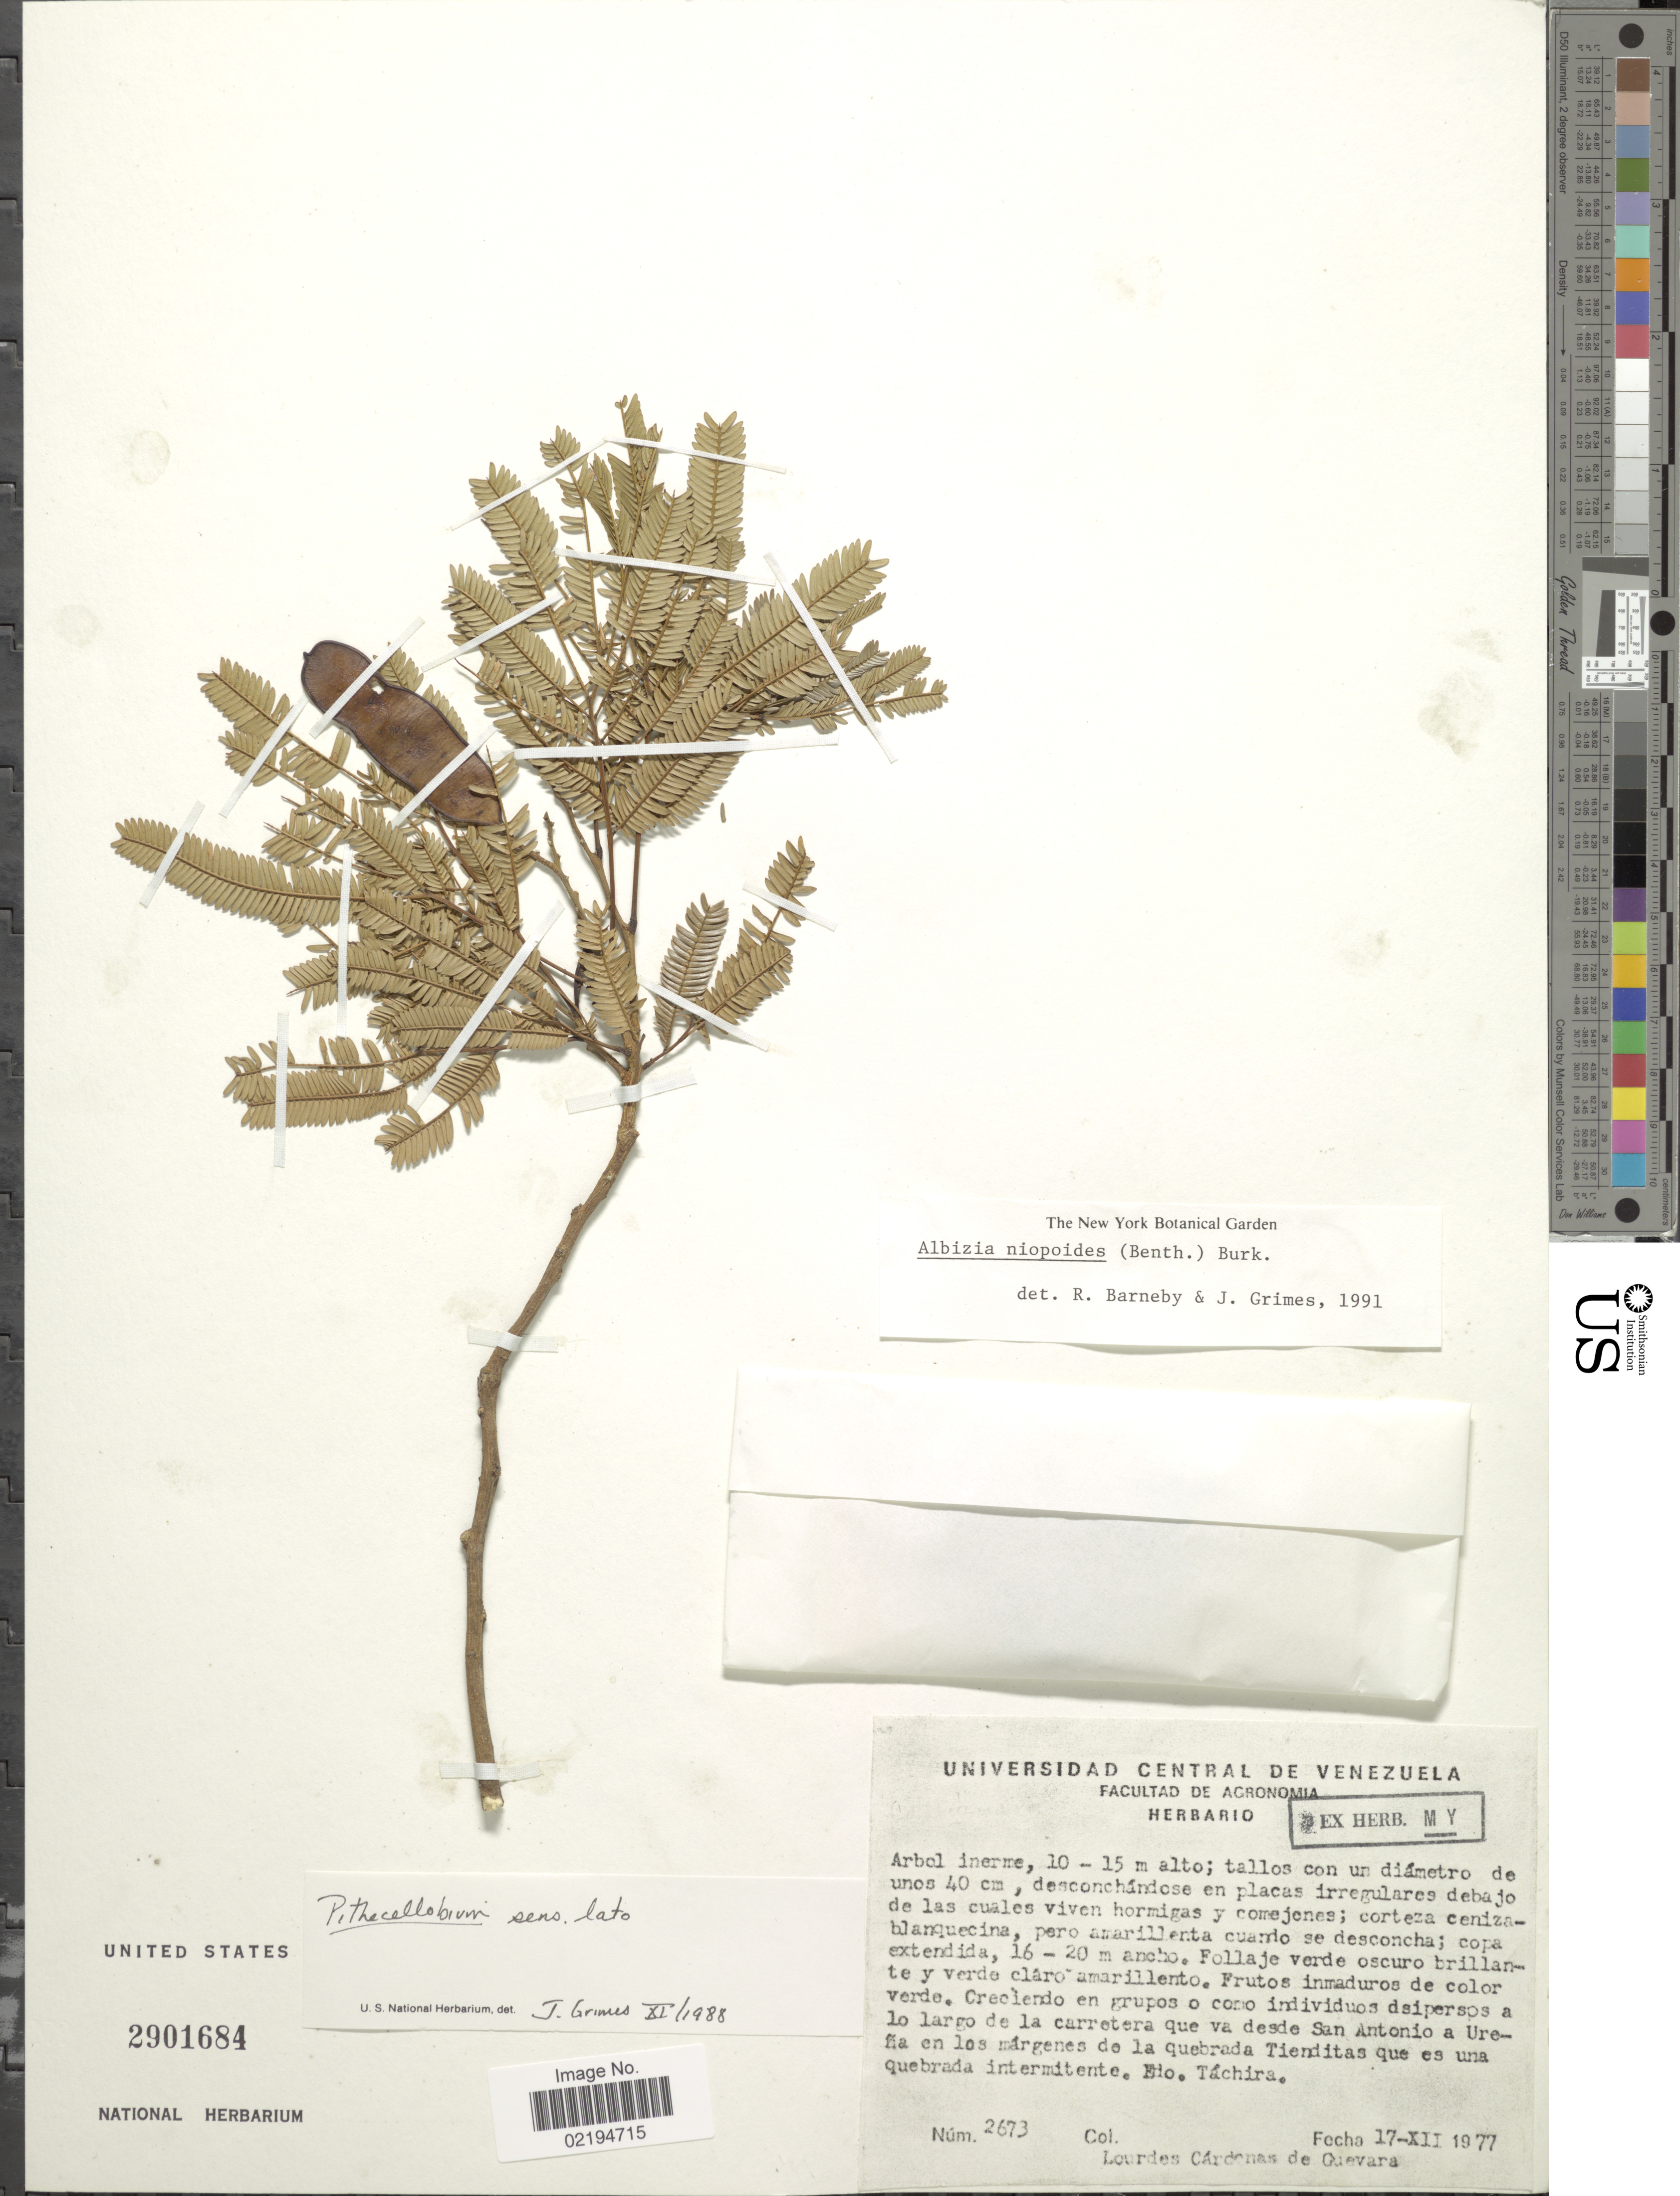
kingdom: Plantae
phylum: Tracheophyta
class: Magnoliopsida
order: Fabales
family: Fabaceae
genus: Pseudalbizzia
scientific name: Pseudalbizzia niopoides var. niopoides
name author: (Spruce ex Benth.) Koenen & Duno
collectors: L. De Guevara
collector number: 2673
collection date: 1977-12-17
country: Venezuela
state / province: Tachira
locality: Creciendo en grupos o como individuos dispersos a lo largo de la carretera que va a desde San Antonio a Urena en los margenes de la quebrada Tienditas que es una quebrada intermitente.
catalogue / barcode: US 2901684